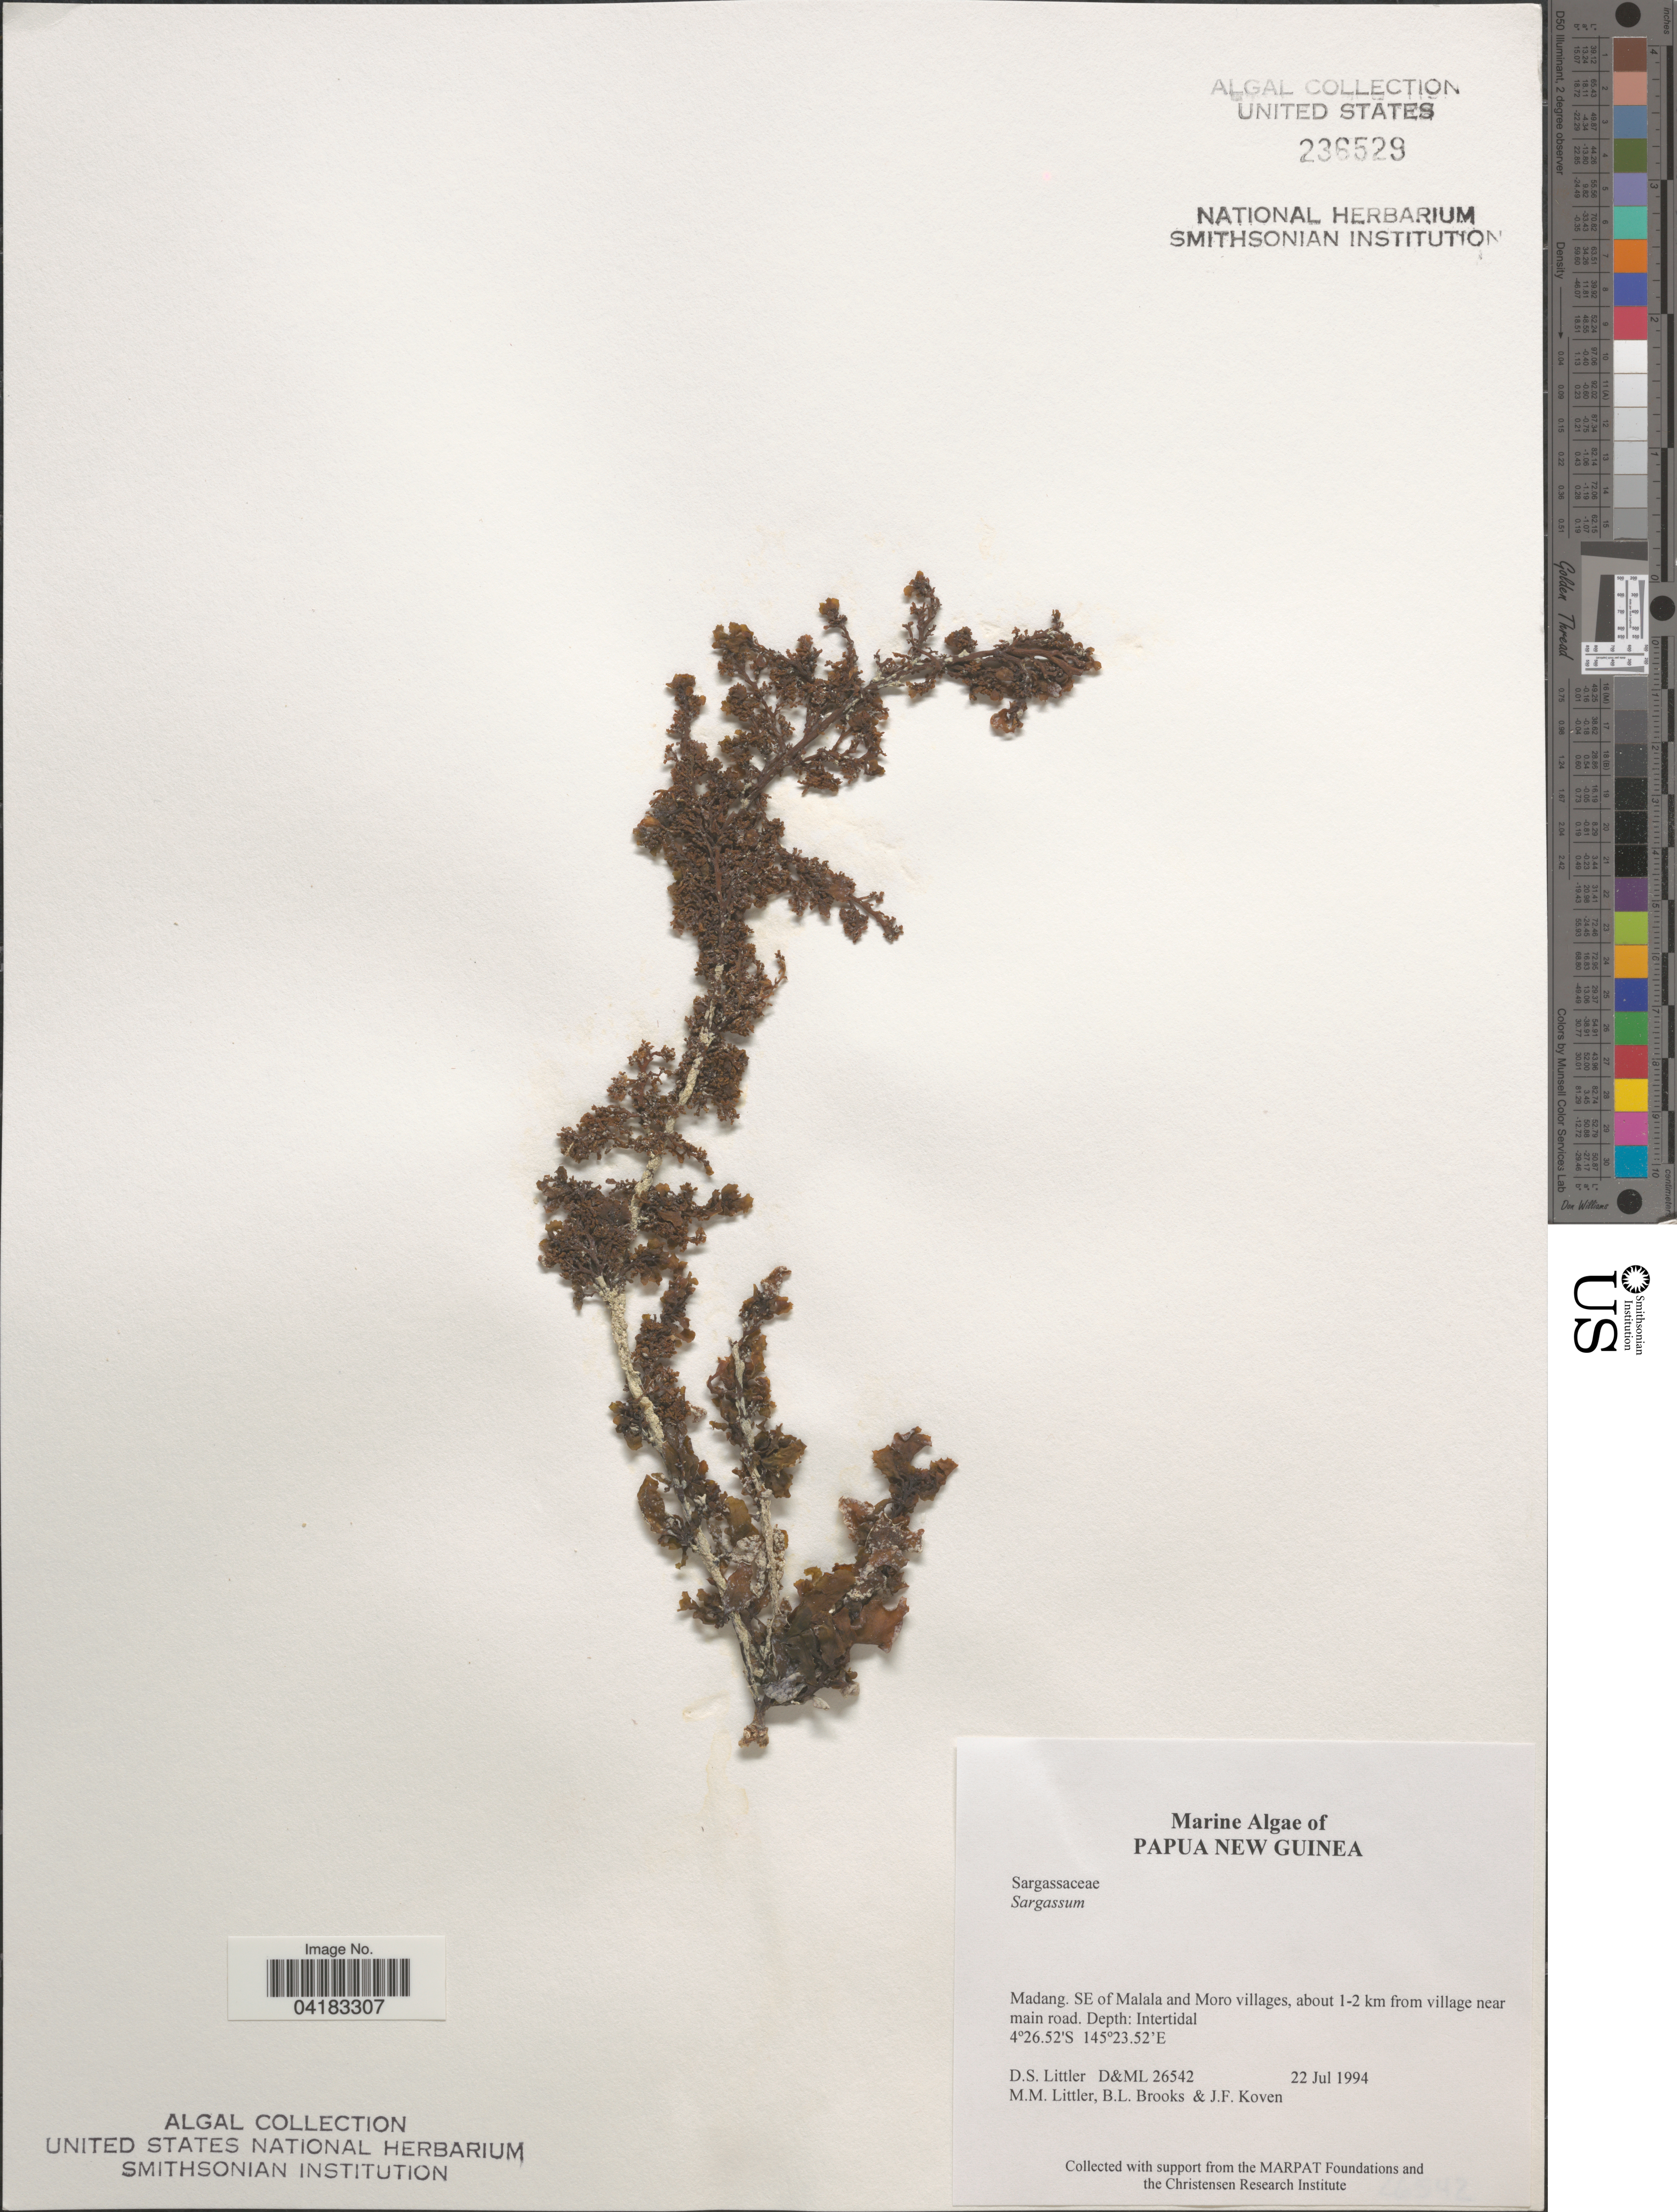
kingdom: Chromista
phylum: Ochrophyta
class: Phaeophyceae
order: Fucales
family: Sargassaceae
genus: Sargassum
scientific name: Sargassum sp.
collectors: D. S. Littler, B. Brooks & J. Koven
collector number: D&ML26542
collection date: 1994-07-22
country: Papua New Guinea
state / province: Madang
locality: SE of Malala and Moro villages, about 1-2 km from village near main road.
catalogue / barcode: US 236529